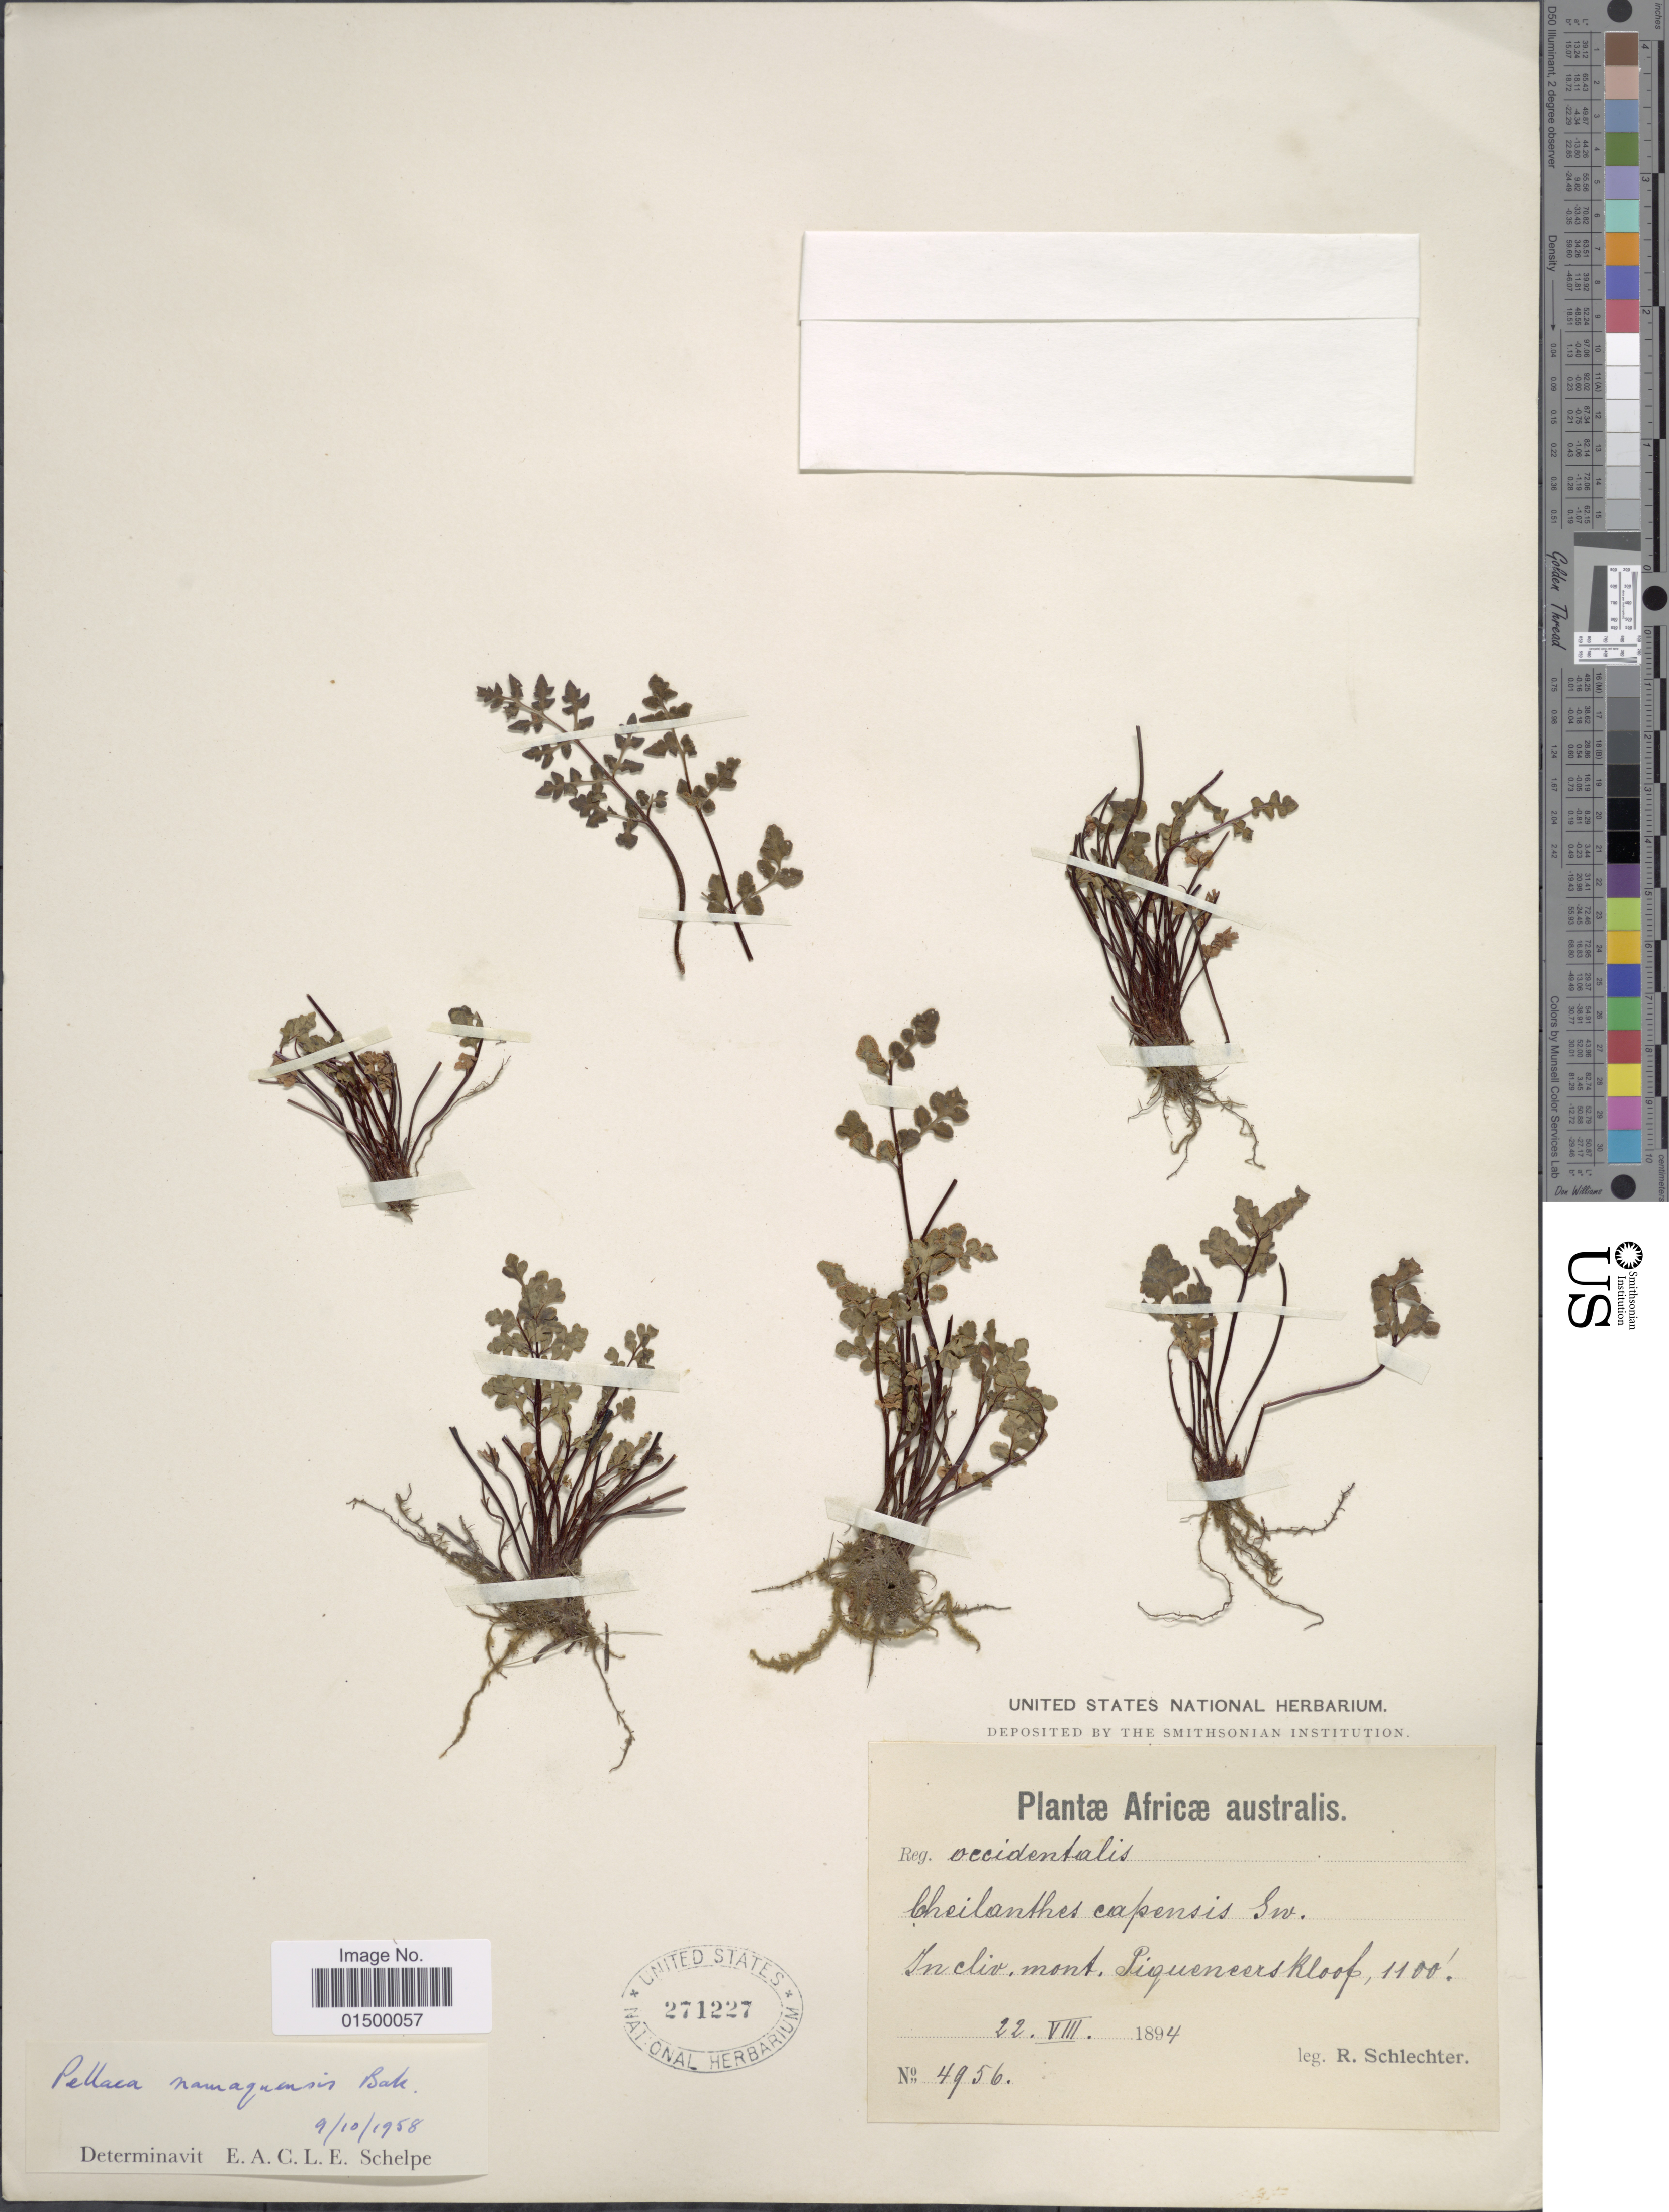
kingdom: Plantae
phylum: Tracheophyta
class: Polypodiopsida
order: Polypodiales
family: Pteridaceae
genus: Cheilanthes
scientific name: Cheilanthes namaquensis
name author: (Baker) Schelpe & N.C. Anthony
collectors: F. R. R. Schlechter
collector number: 4956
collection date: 1894-08-22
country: South Africa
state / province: Western Cape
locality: In cliv. mont. Piqueneers Kloof.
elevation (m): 335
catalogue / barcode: US 271227